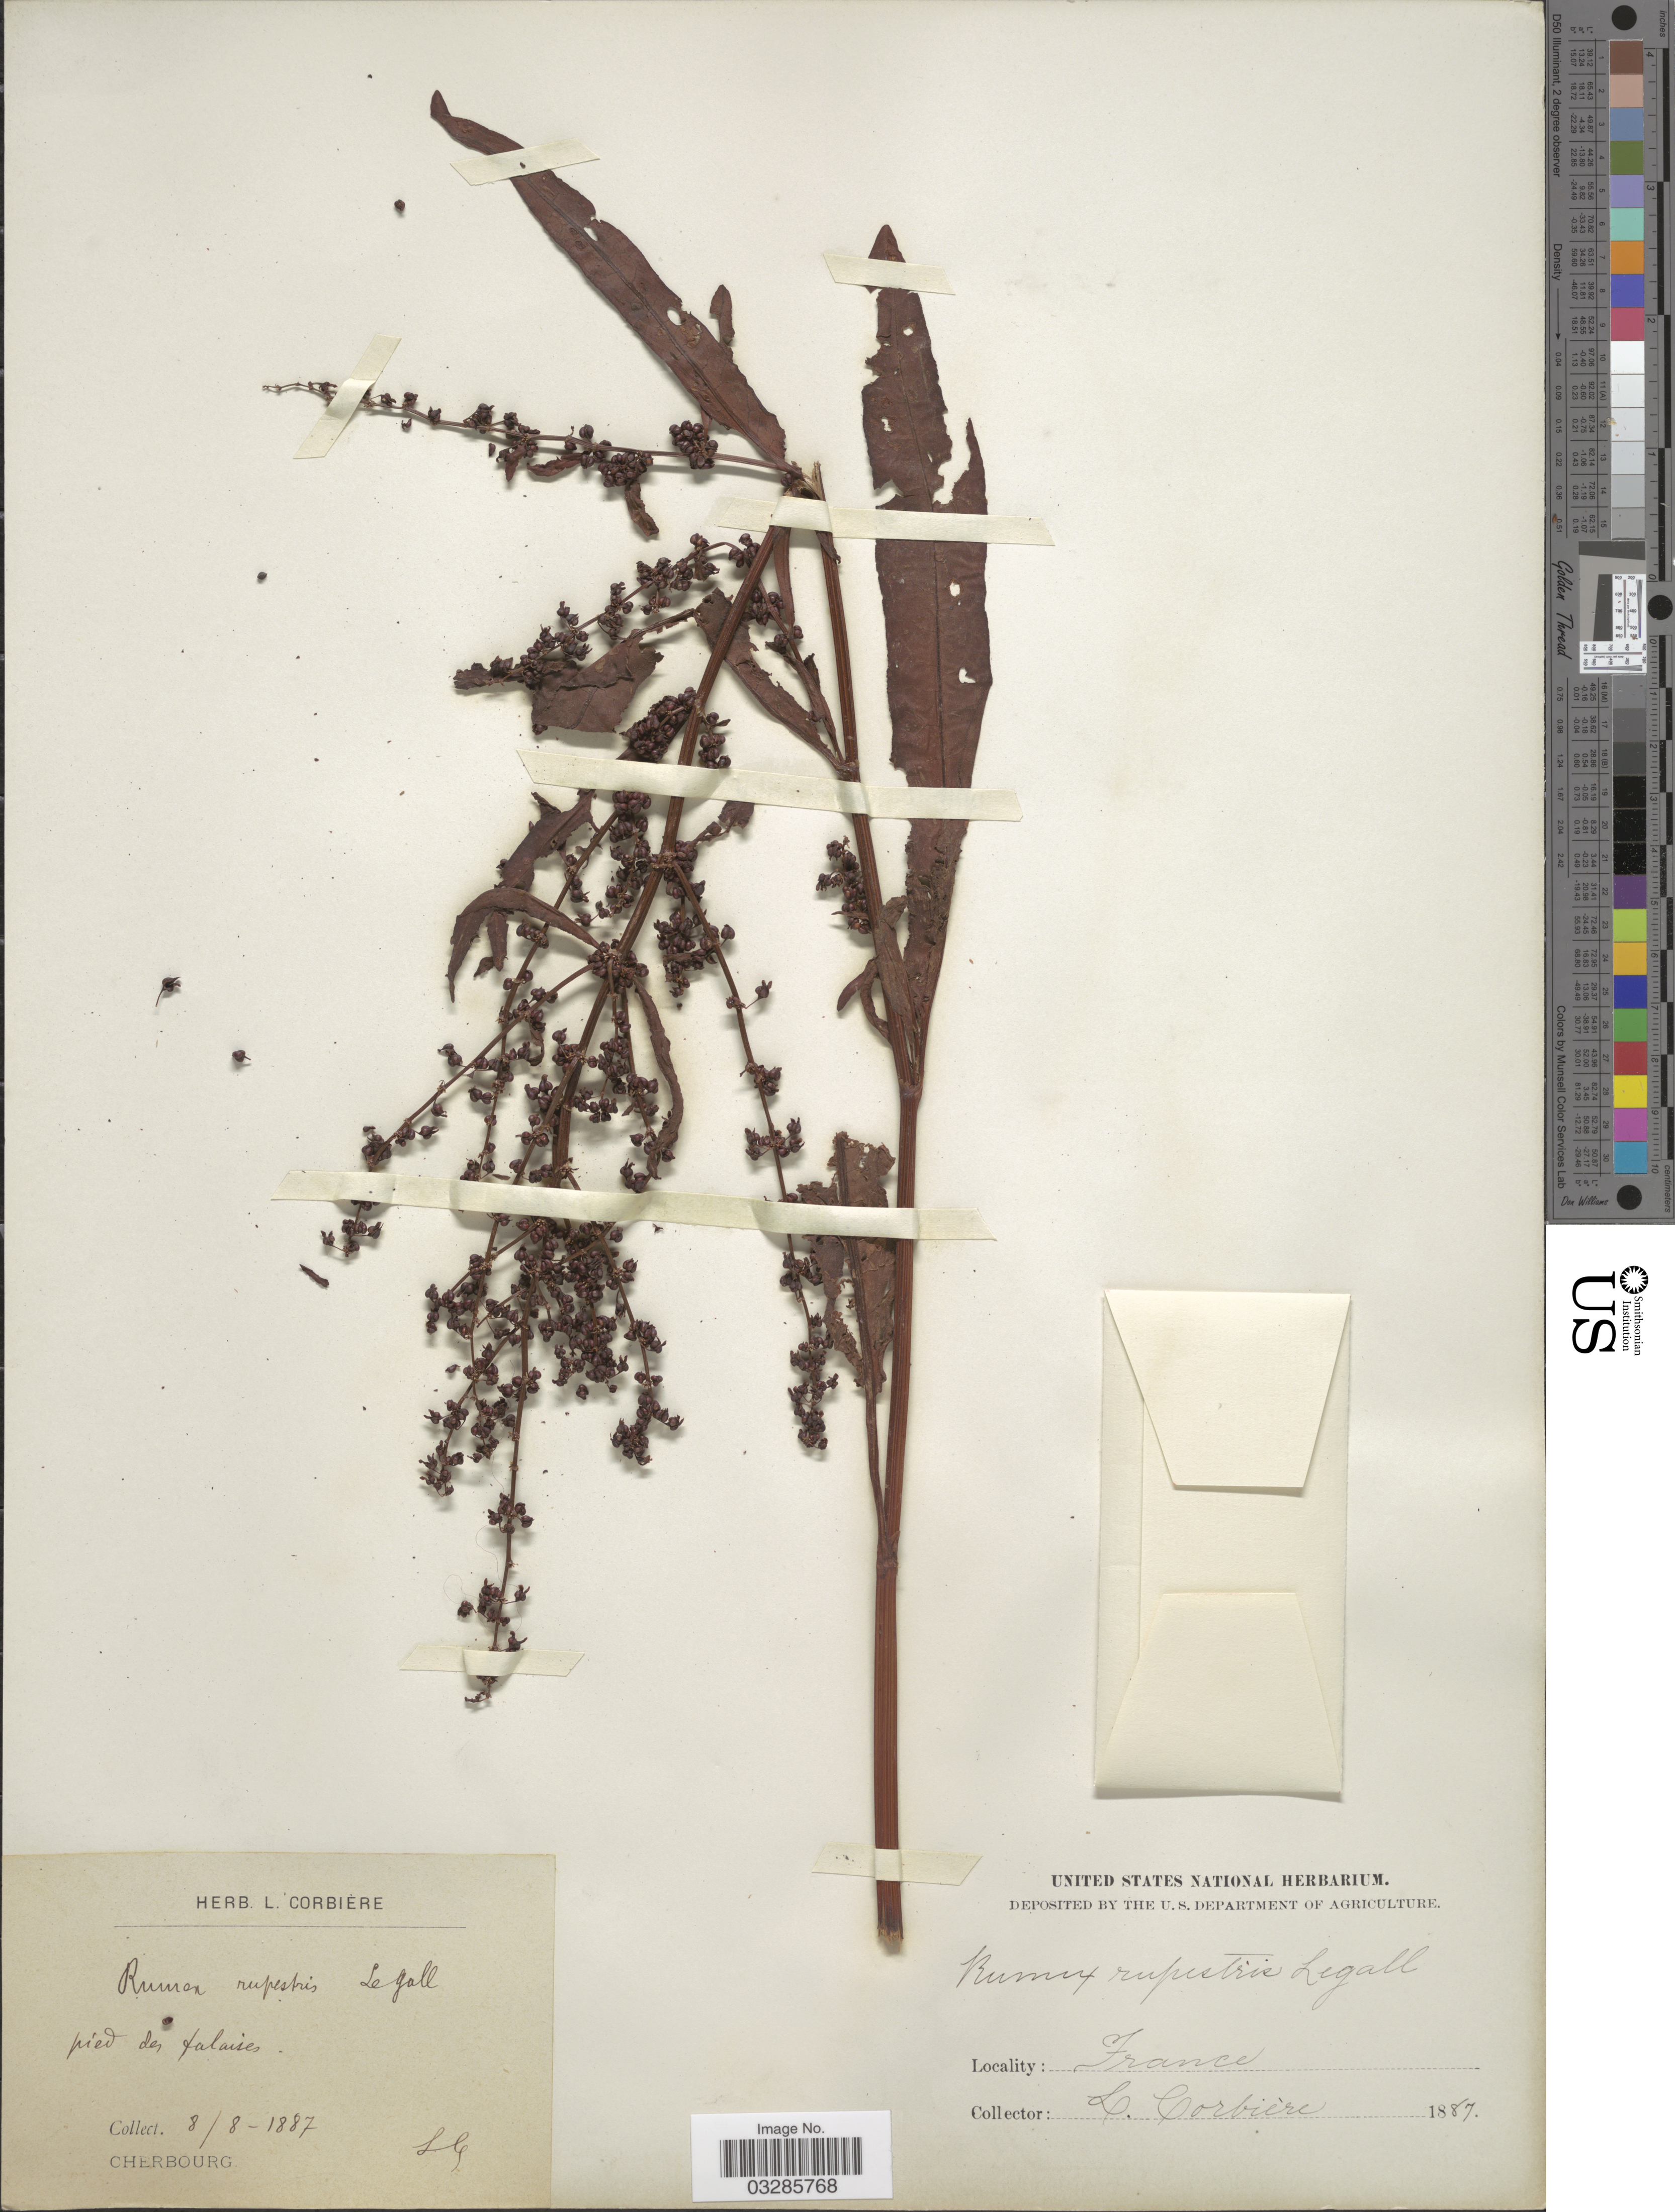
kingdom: Plantae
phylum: Tracheophyta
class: Magnoliopsida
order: Caryophyllales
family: Polygonaceae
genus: Rumex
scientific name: Rumex rupestris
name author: Le Gall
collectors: L. Corbière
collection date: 1887-08-08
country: France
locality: Pied des falaises.